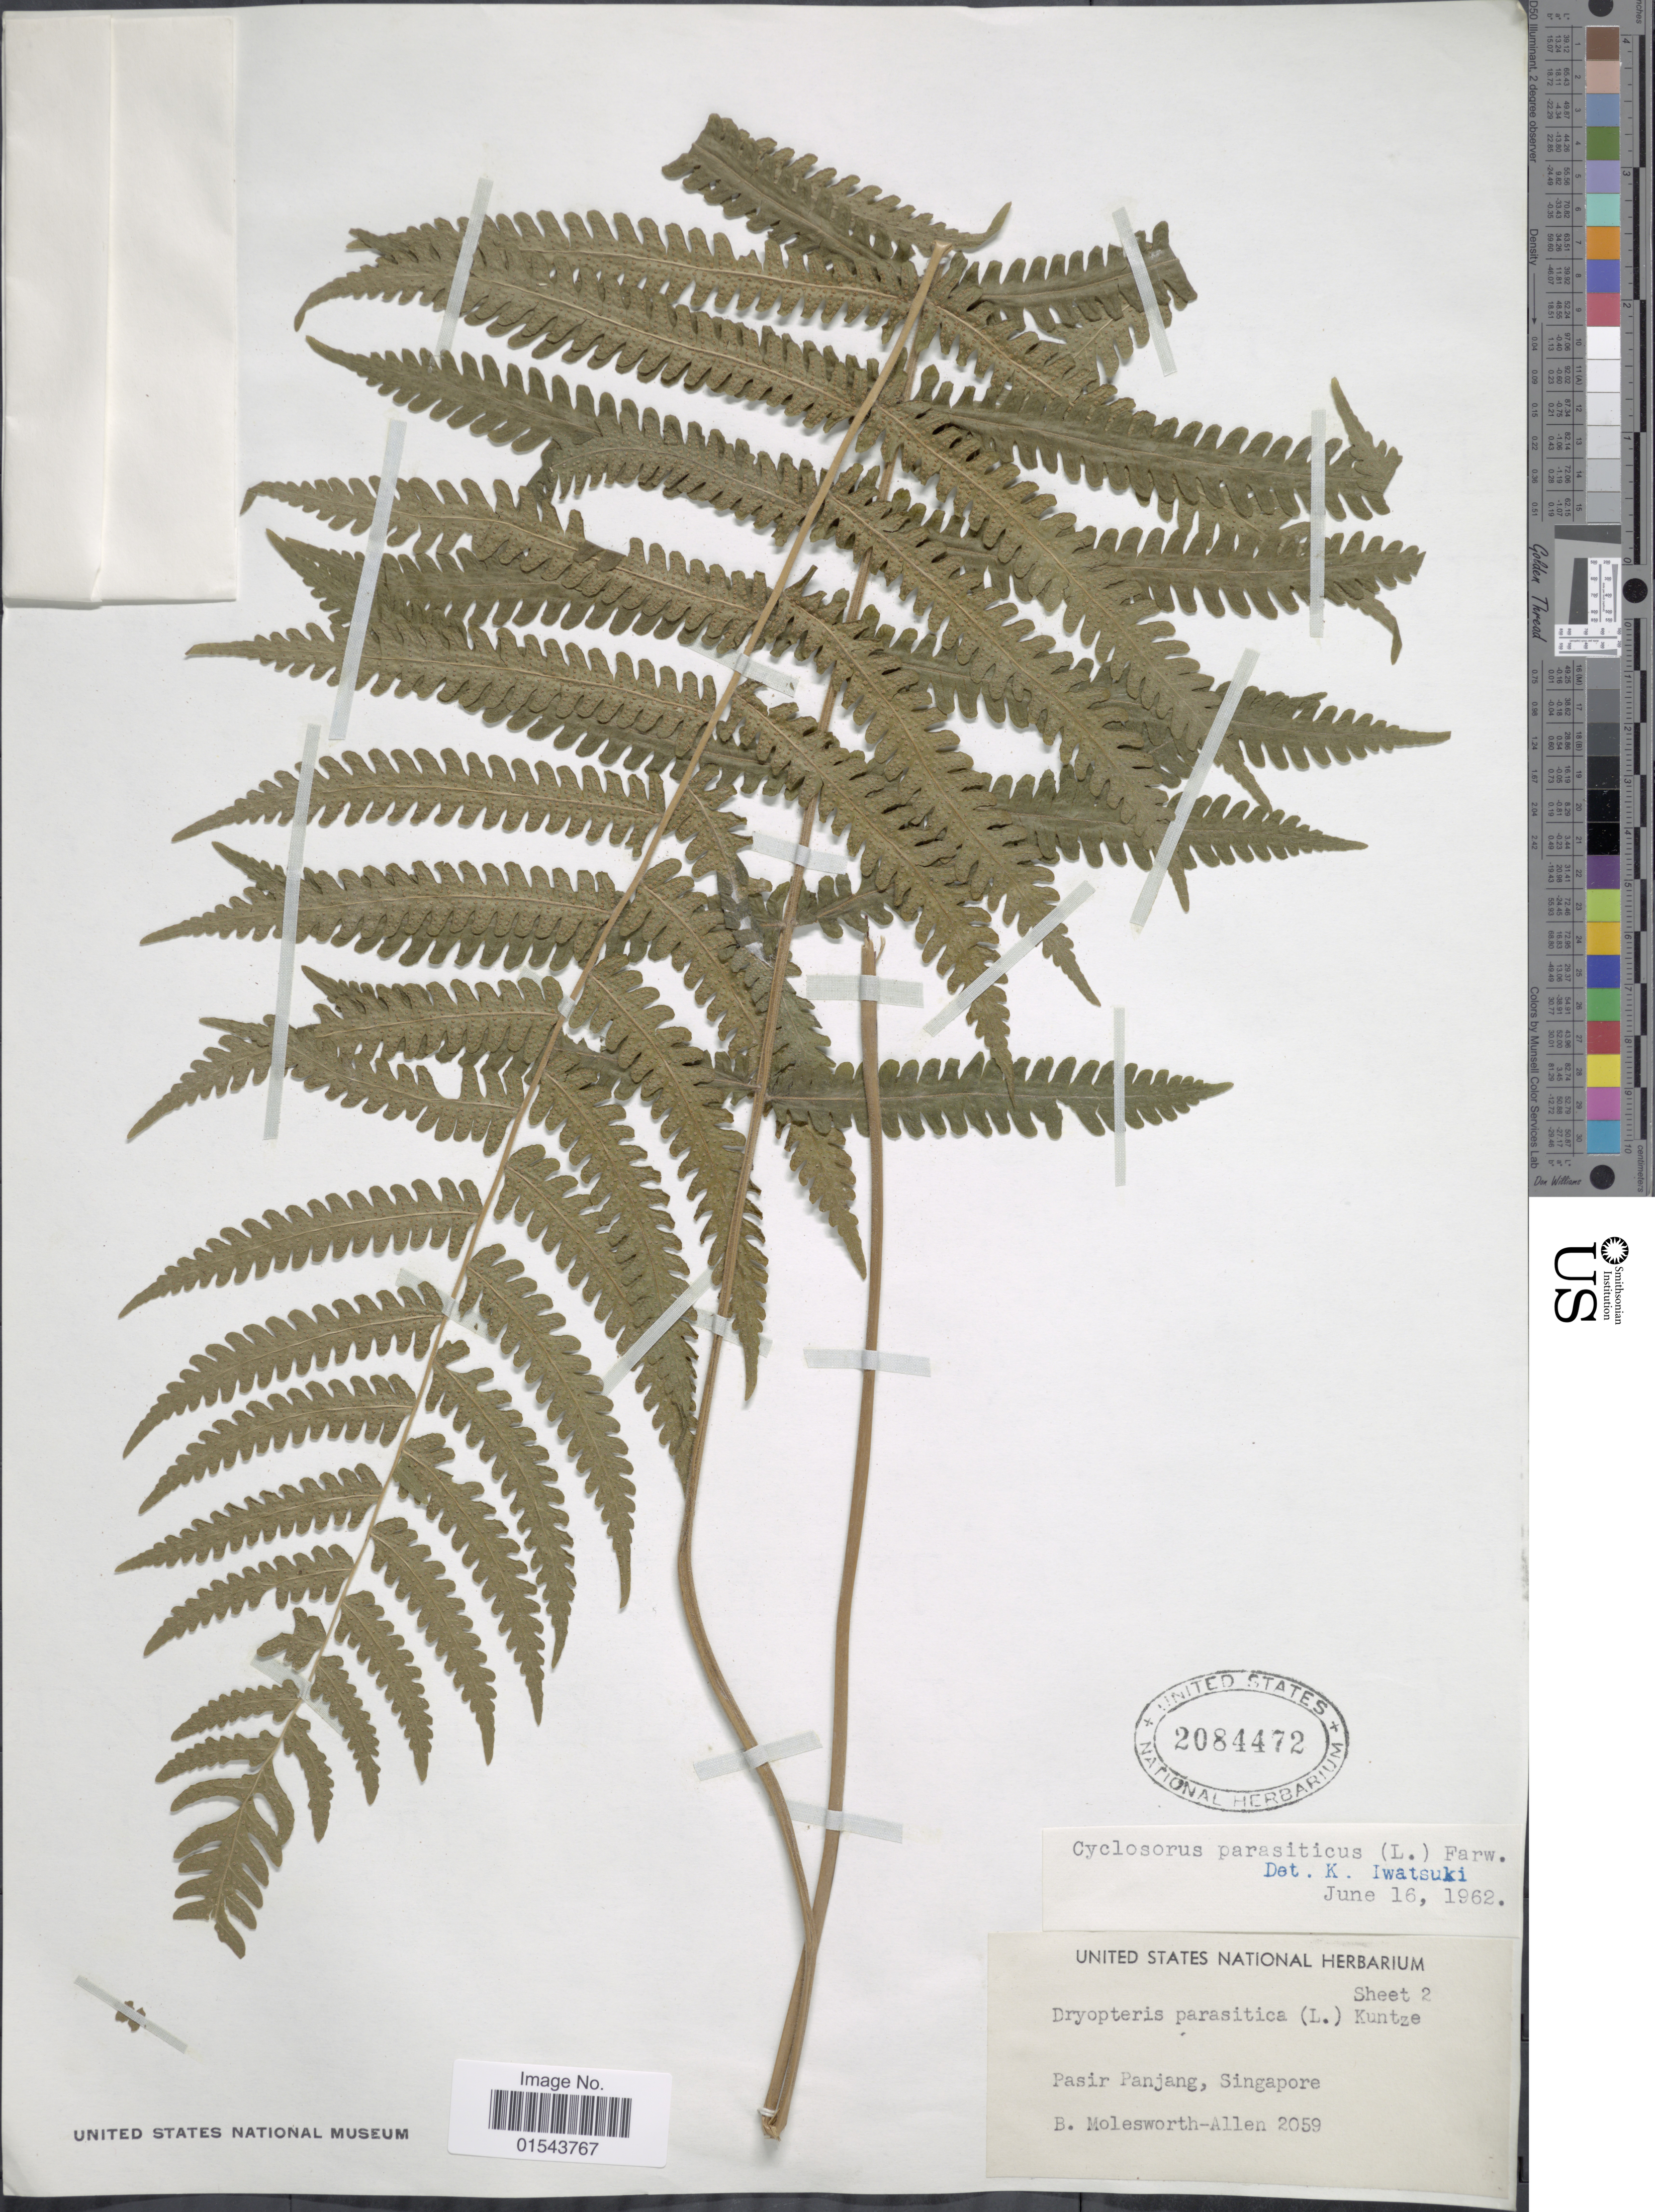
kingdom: Plantae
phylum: Tracheophyta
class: Polypodiopsida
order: Polypodiales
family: Thelypteridaceae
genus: Christella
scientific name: Christella parasitica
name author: (L.) H. Lév.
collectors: B. E. G. Molesworth-Allen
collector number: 2059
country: Singapore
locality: Pasir Panjang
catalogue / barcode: US 2084472